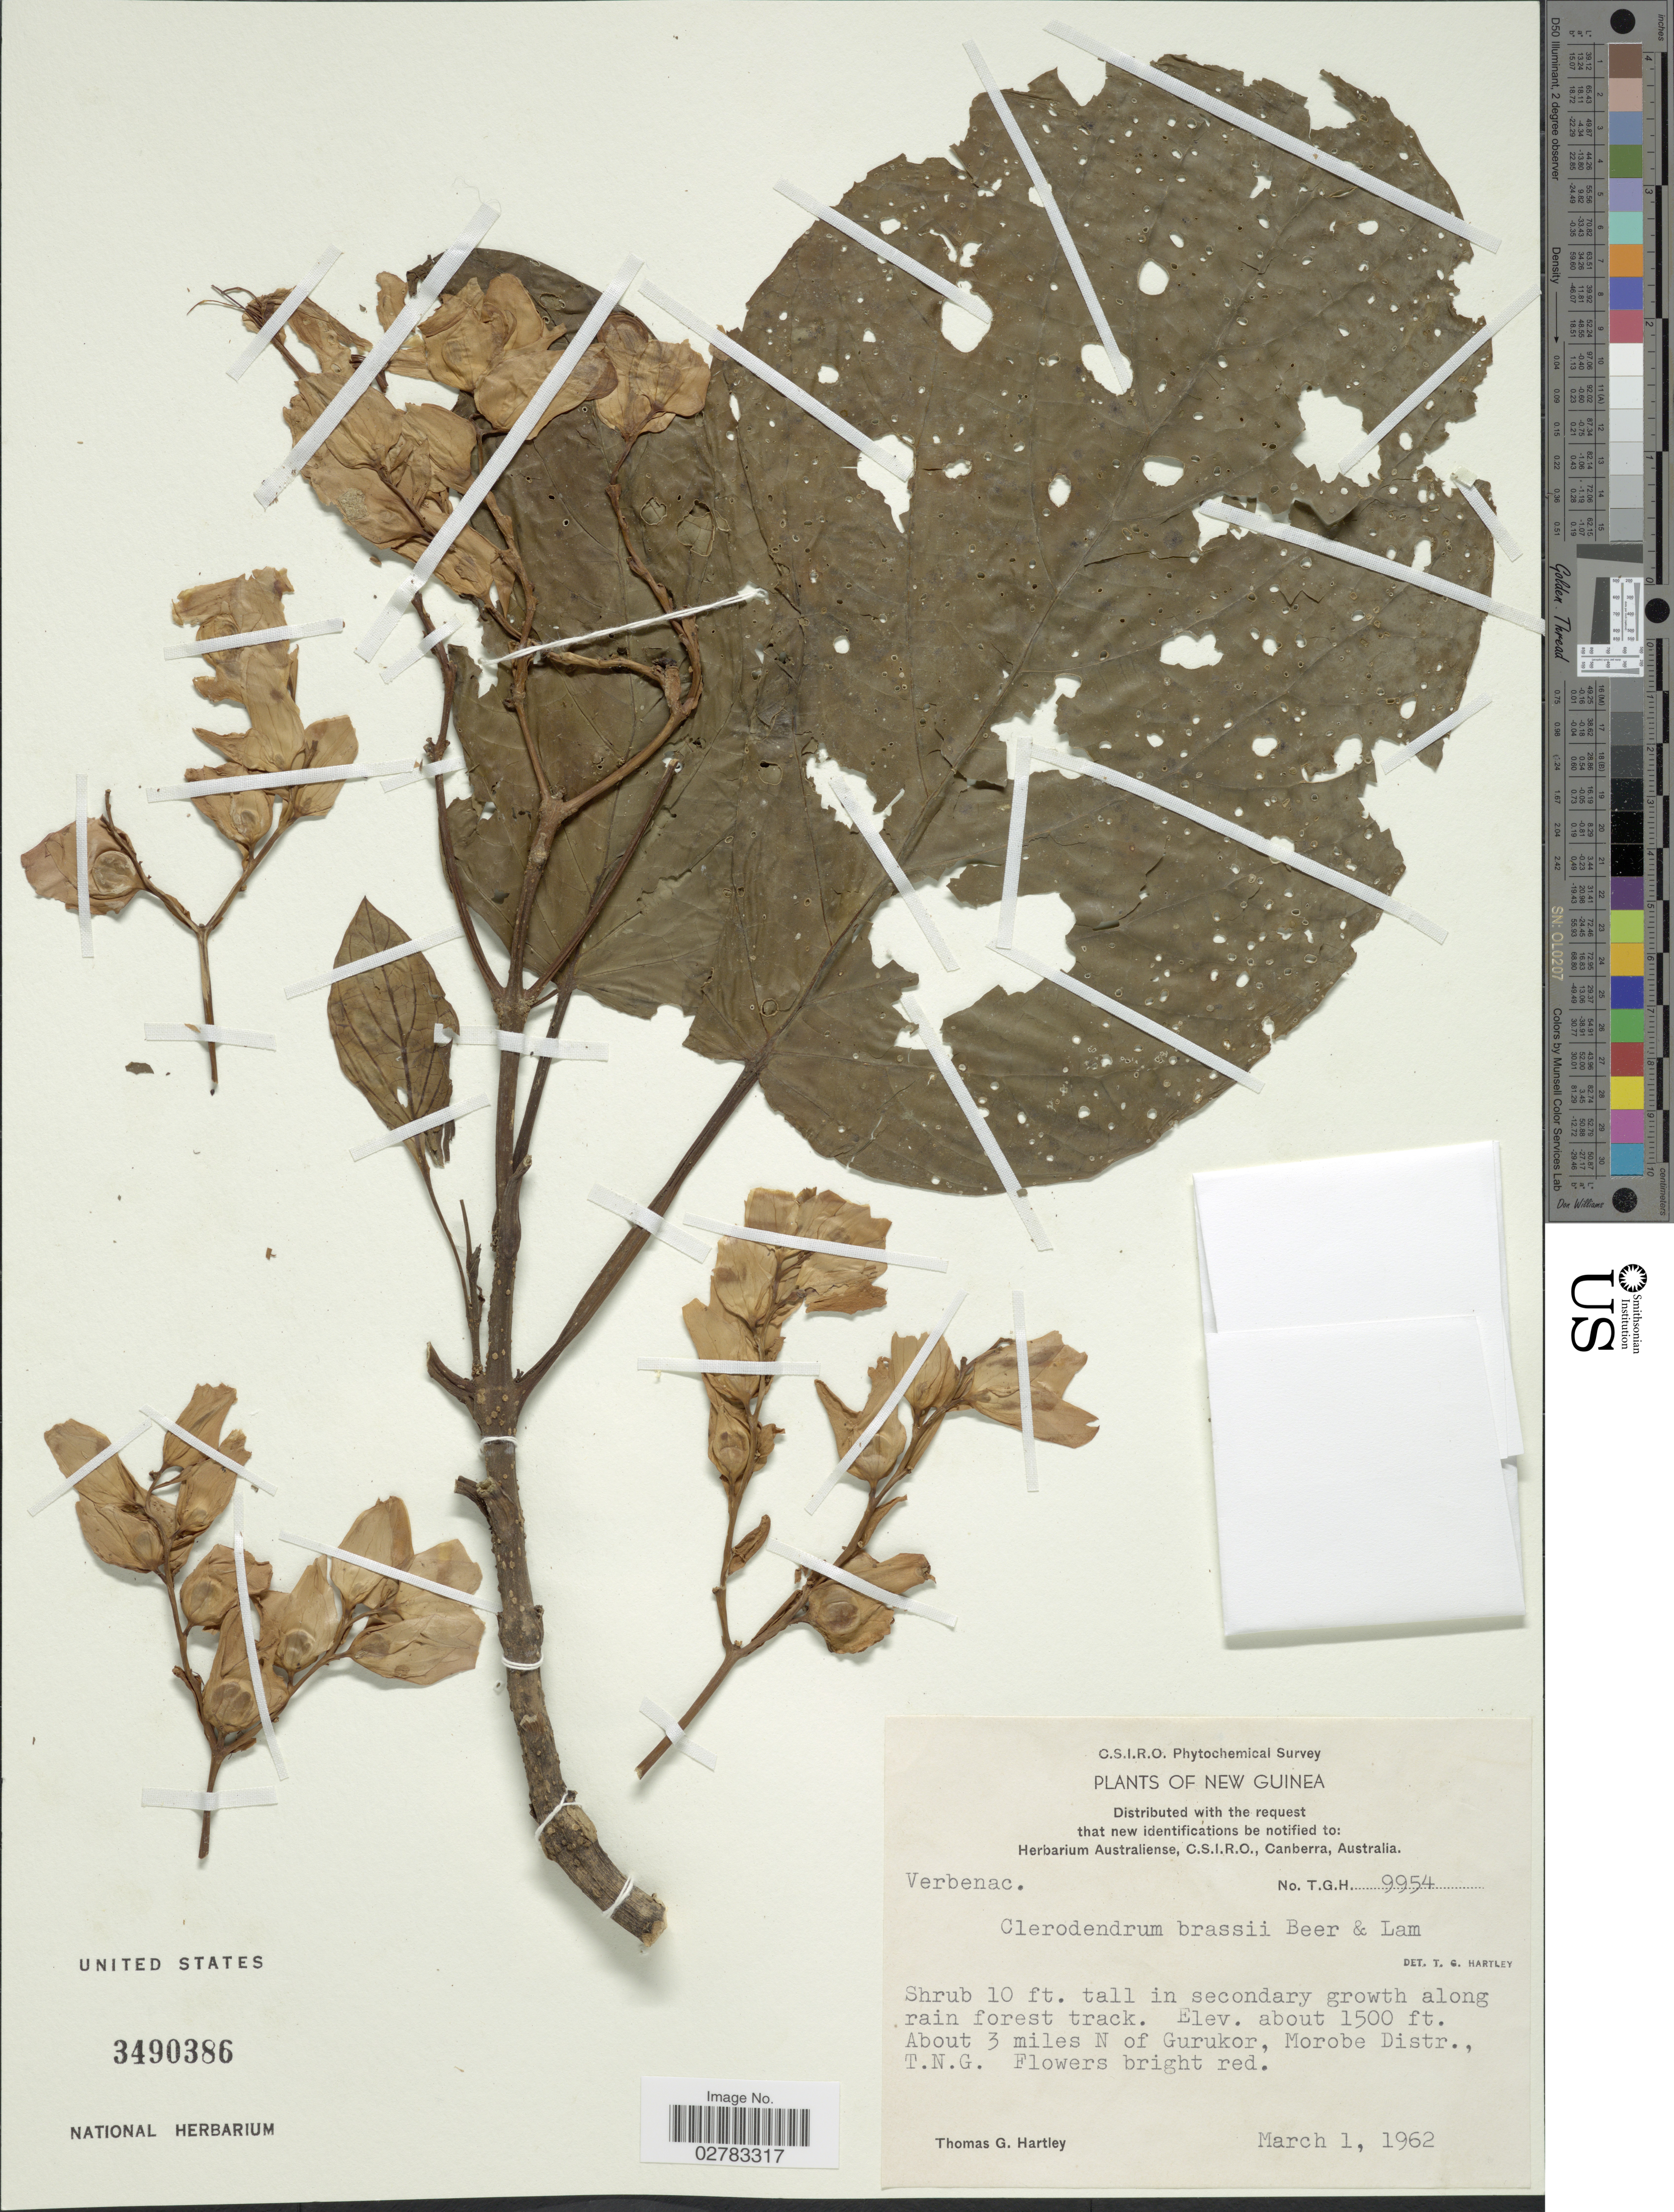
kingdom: Plantae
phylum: Tracheophyta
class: Magnoliopsida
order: Lamiales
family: Lamiaceae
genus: Clerodendrum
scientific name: Clerodendrum brassii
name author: Beer & H.J. Lam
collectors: T. G. Hartley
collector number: T.G.H.9954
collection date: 1962-03-01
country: Papua New Guinea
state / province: Morobe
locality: New Guinea, about 3 miles N of Gurukor, T.N.G.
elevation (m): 457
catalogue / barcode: US 3490386